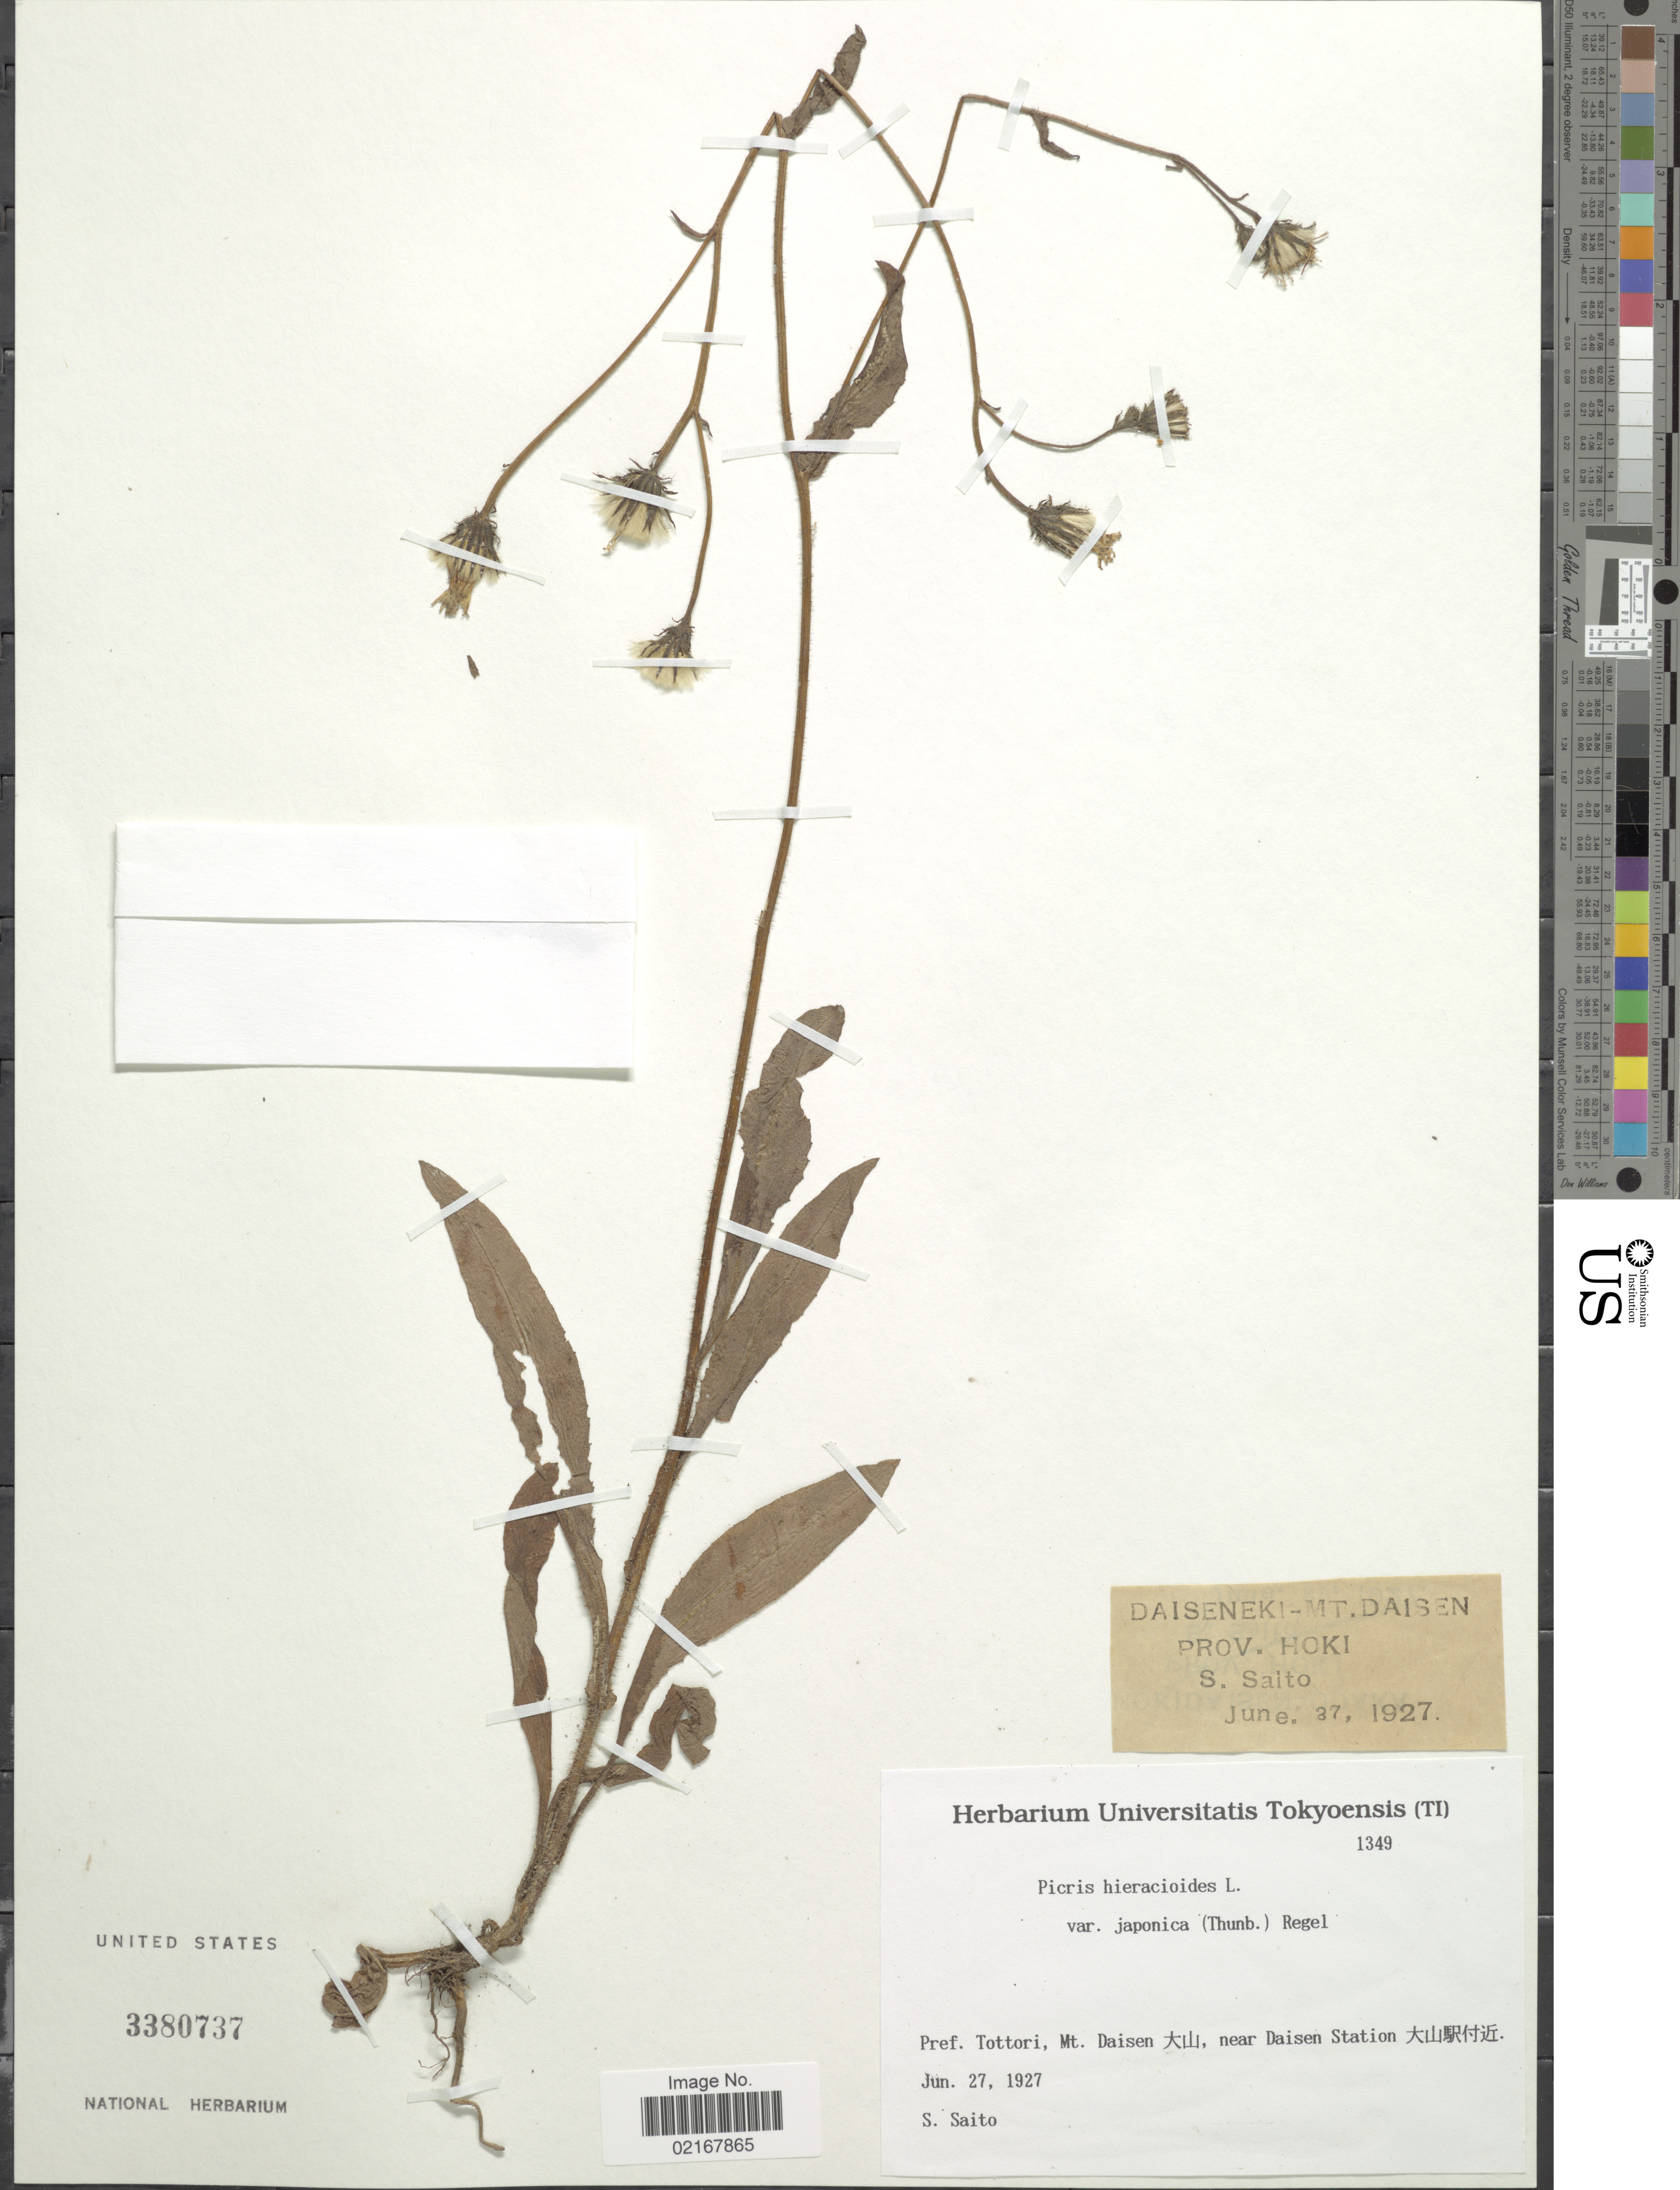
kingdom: Plantae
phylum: Tracheophyta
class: Magnoliopsida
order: Asterales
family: Asteraceae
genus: Picris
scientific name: Picris hieracioides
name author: L.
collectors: S. Saito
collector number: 1349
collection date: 1927-06-27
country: Japan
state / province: Tottori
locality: Mt. Daisen, near Daisen Station, Daiseneki-Mt. Daisen, Prov. Hoki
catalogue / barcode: US 3380737